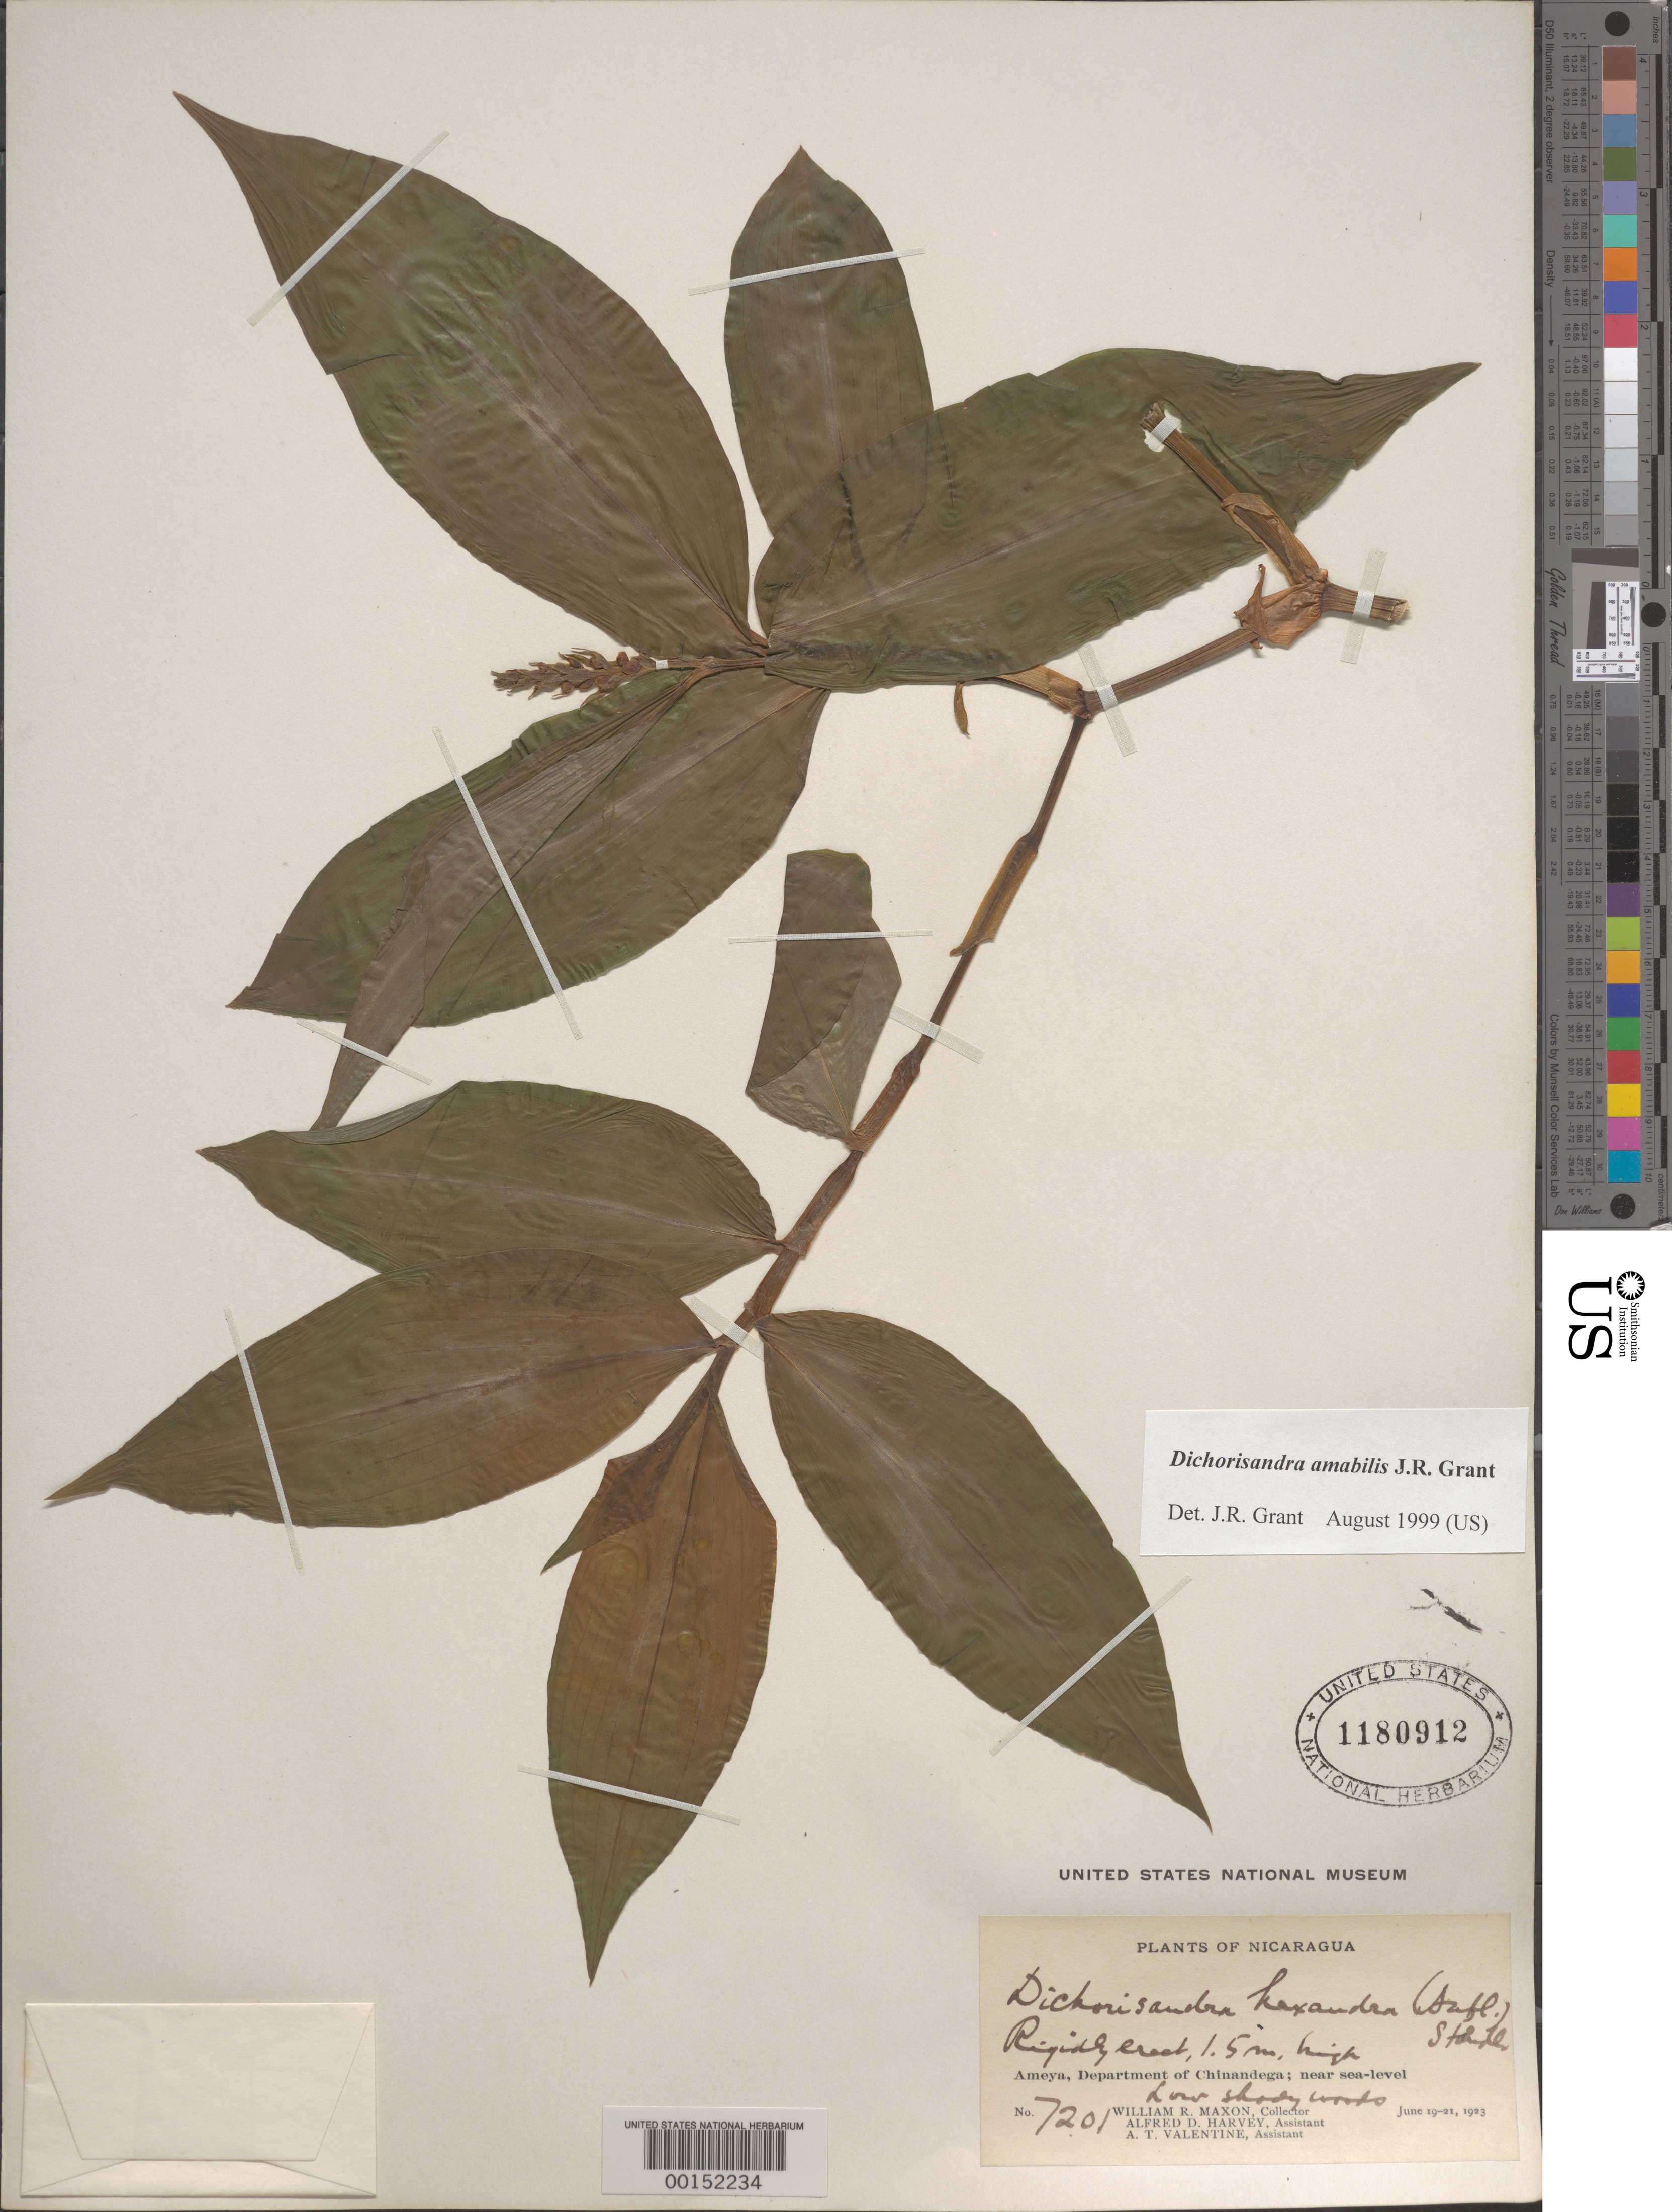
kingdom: Plantae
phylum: Tracheophyta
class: Liliopsida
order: Commelinales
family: Commelinaceae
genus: Dichorisandra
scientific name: Dichorisandra hexandra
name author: (Aubl.) Standl.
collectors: W. R. Maxon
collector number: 7201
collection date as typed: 19 Jun 1923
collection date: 1923-06-19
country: Nicaragua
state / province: Chinandega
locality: Ameya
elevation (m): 10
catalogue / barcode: US 1180912